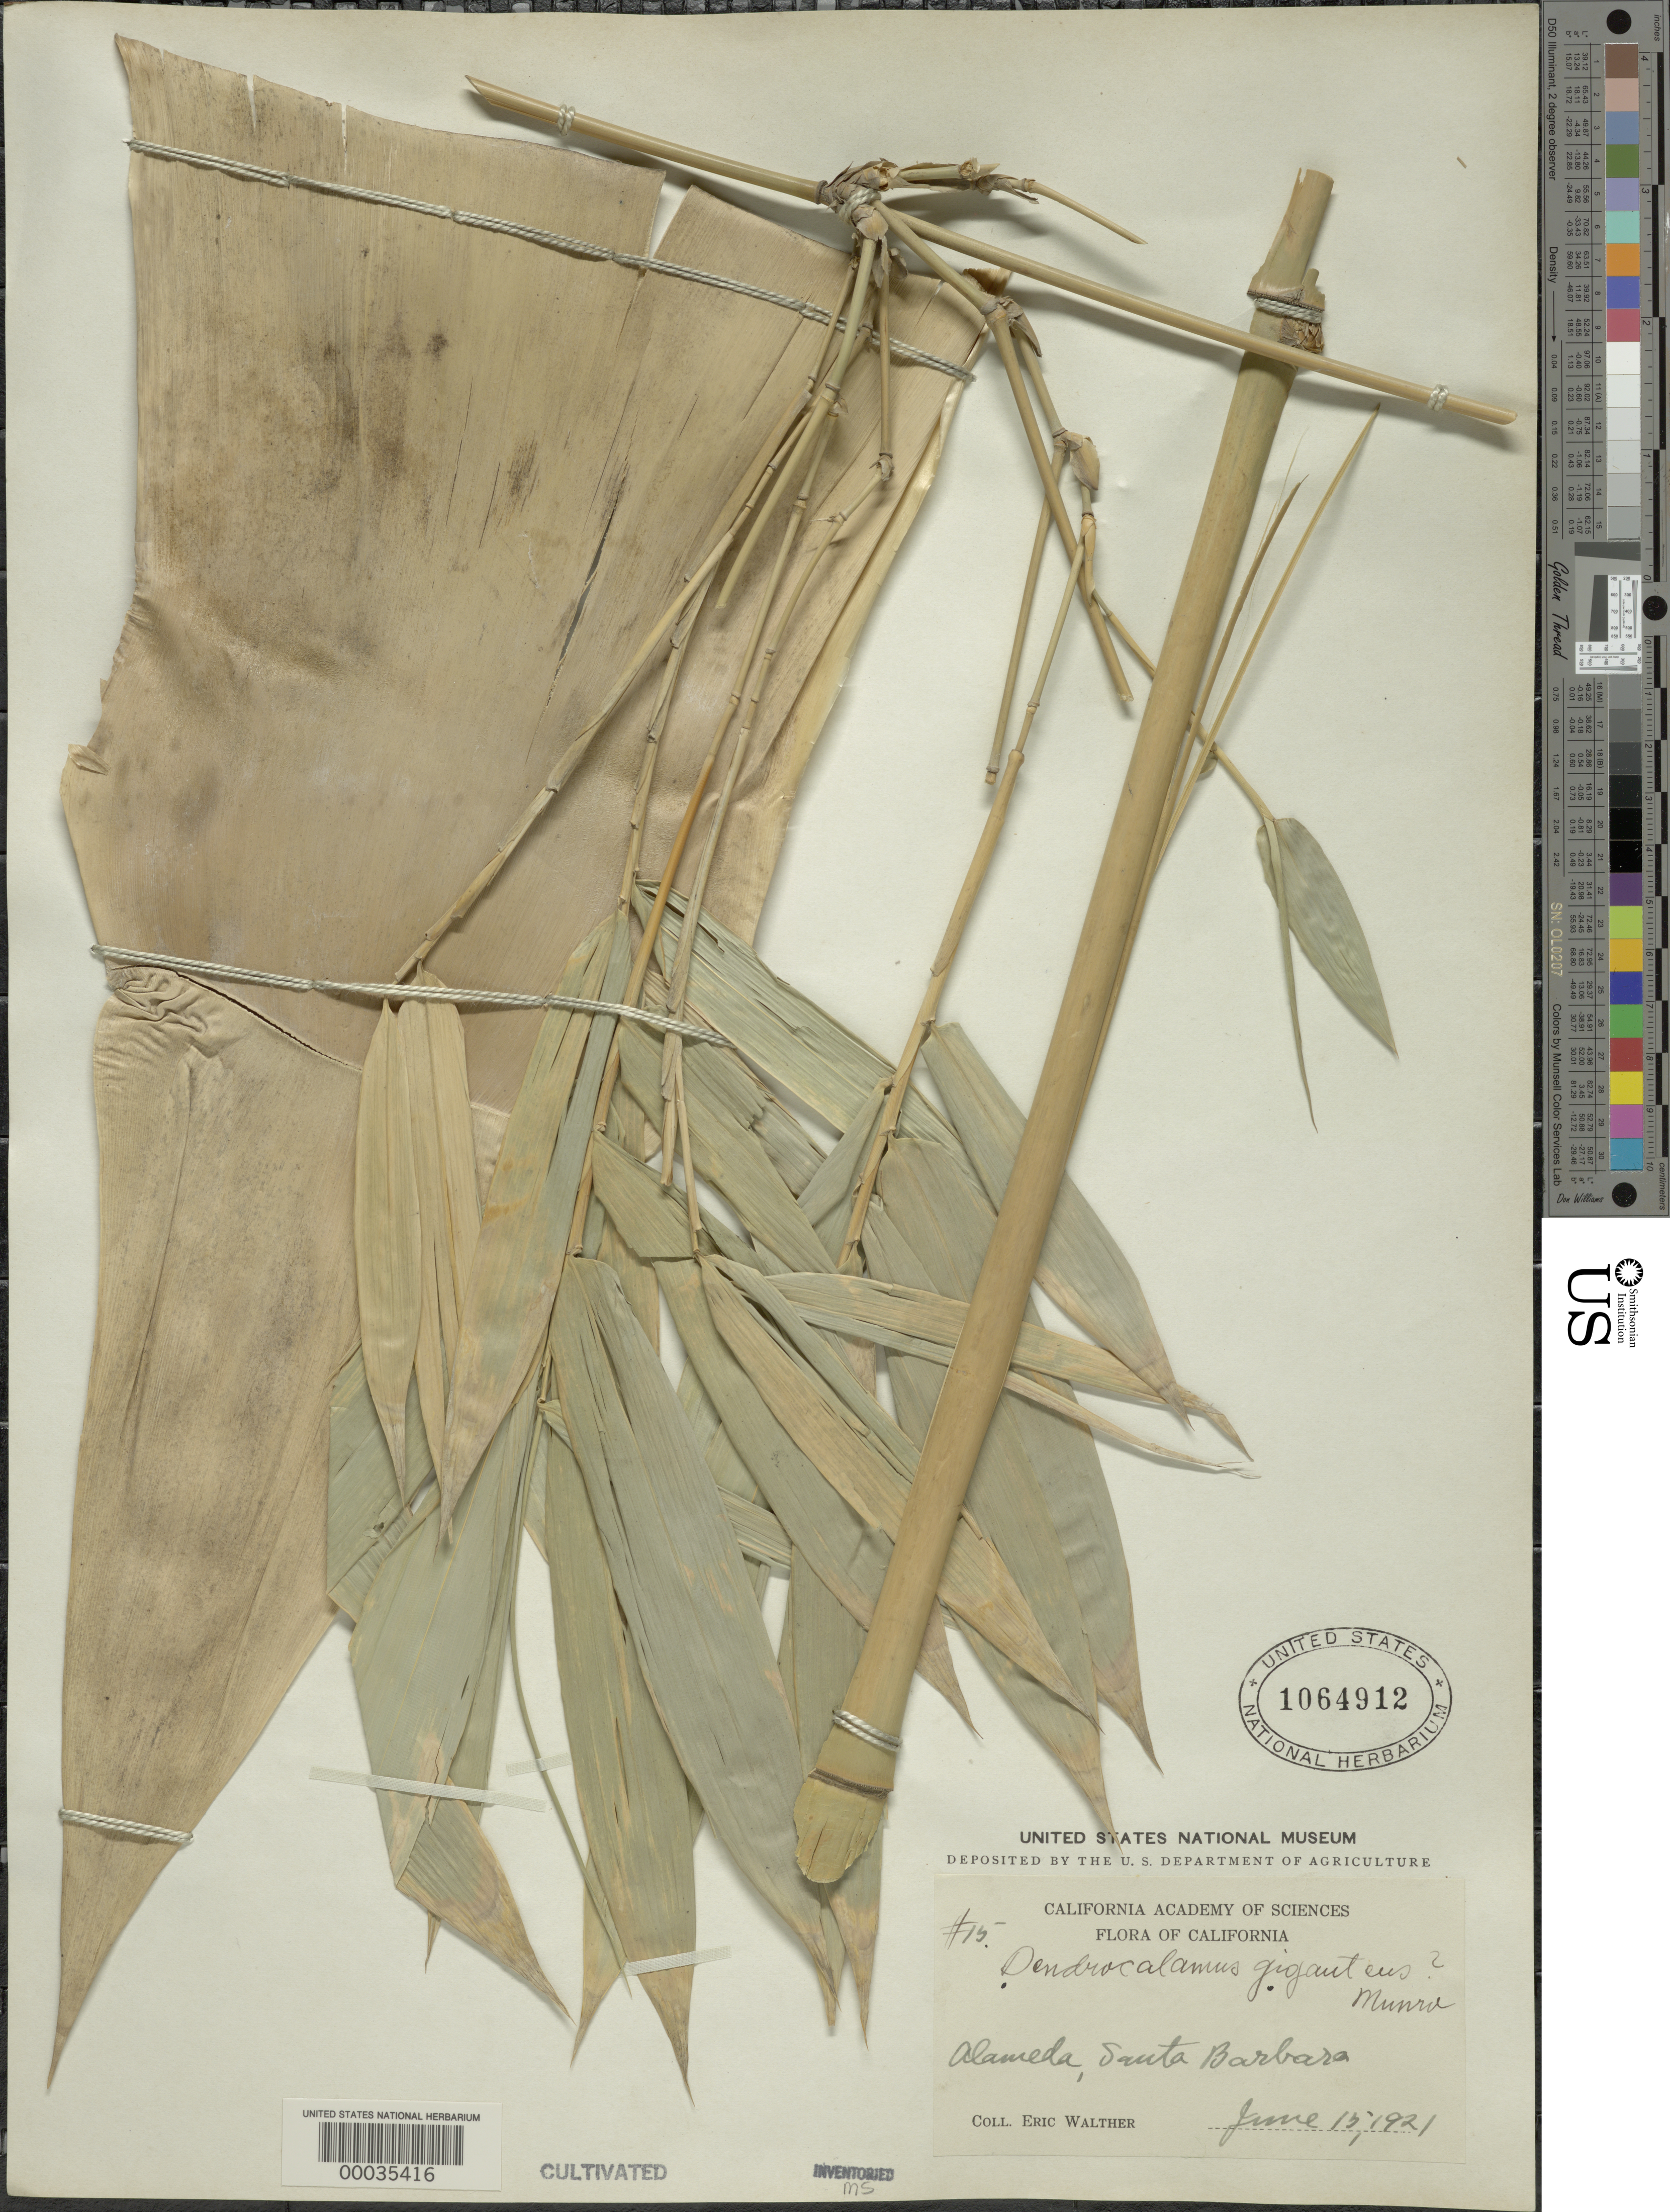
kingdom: Plantae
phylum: Tracheophyta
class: Liliopsida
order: Poales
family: Poaceae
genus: Dendrocalamus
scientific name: Dendrocalamus giganteus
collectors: E. Walther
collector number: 15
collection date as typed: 15 Jun 1921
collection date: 1921-06-15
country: United States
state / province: California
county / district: Santa Barbara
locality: Alameda, santa barbara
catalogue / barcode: US 1064912